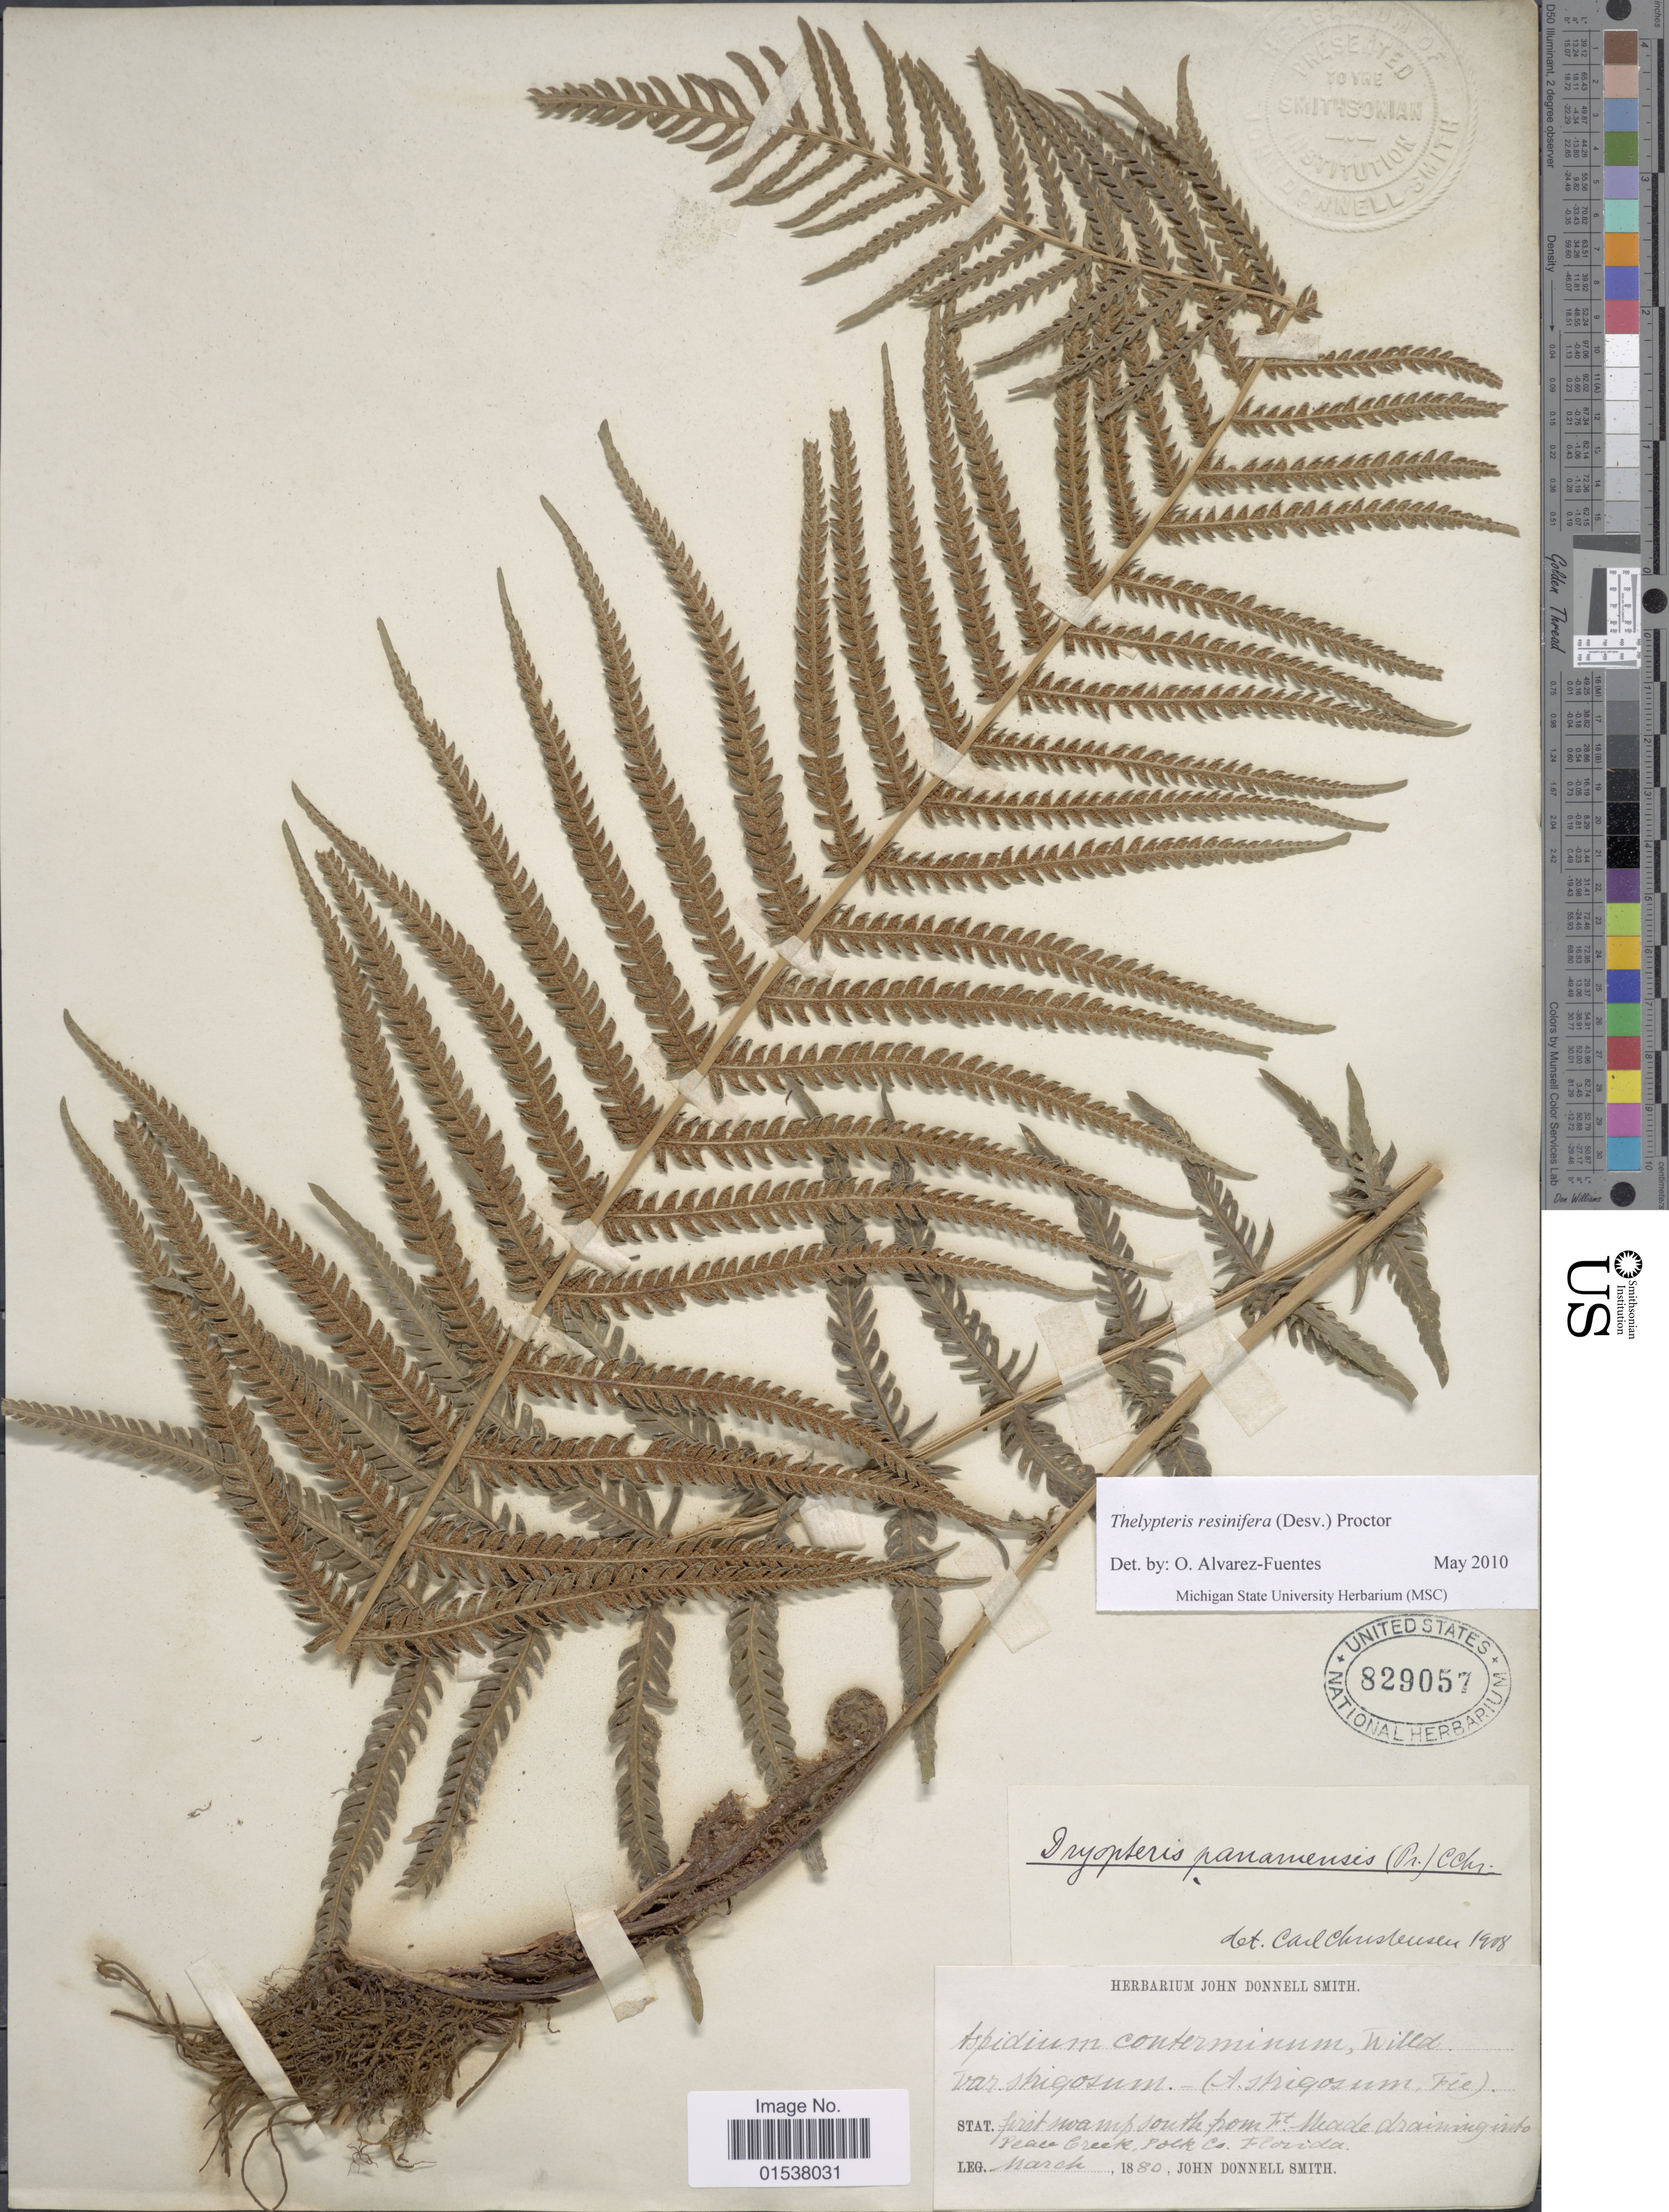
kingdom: Plantae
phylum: Tracheophyta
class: Polypodiopsida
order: Polypodiales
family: Thelypteridaceae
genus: Amauropelta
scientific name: Amauropelta resinifera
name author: (Desv.) Pic. Serm.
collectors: J. Donnell Smith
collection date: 1880-03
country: United States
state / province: Florida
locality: First swamp south from Frt. Meade draining into Peace Creek, Polk Co., Florida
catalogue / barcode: US 829057